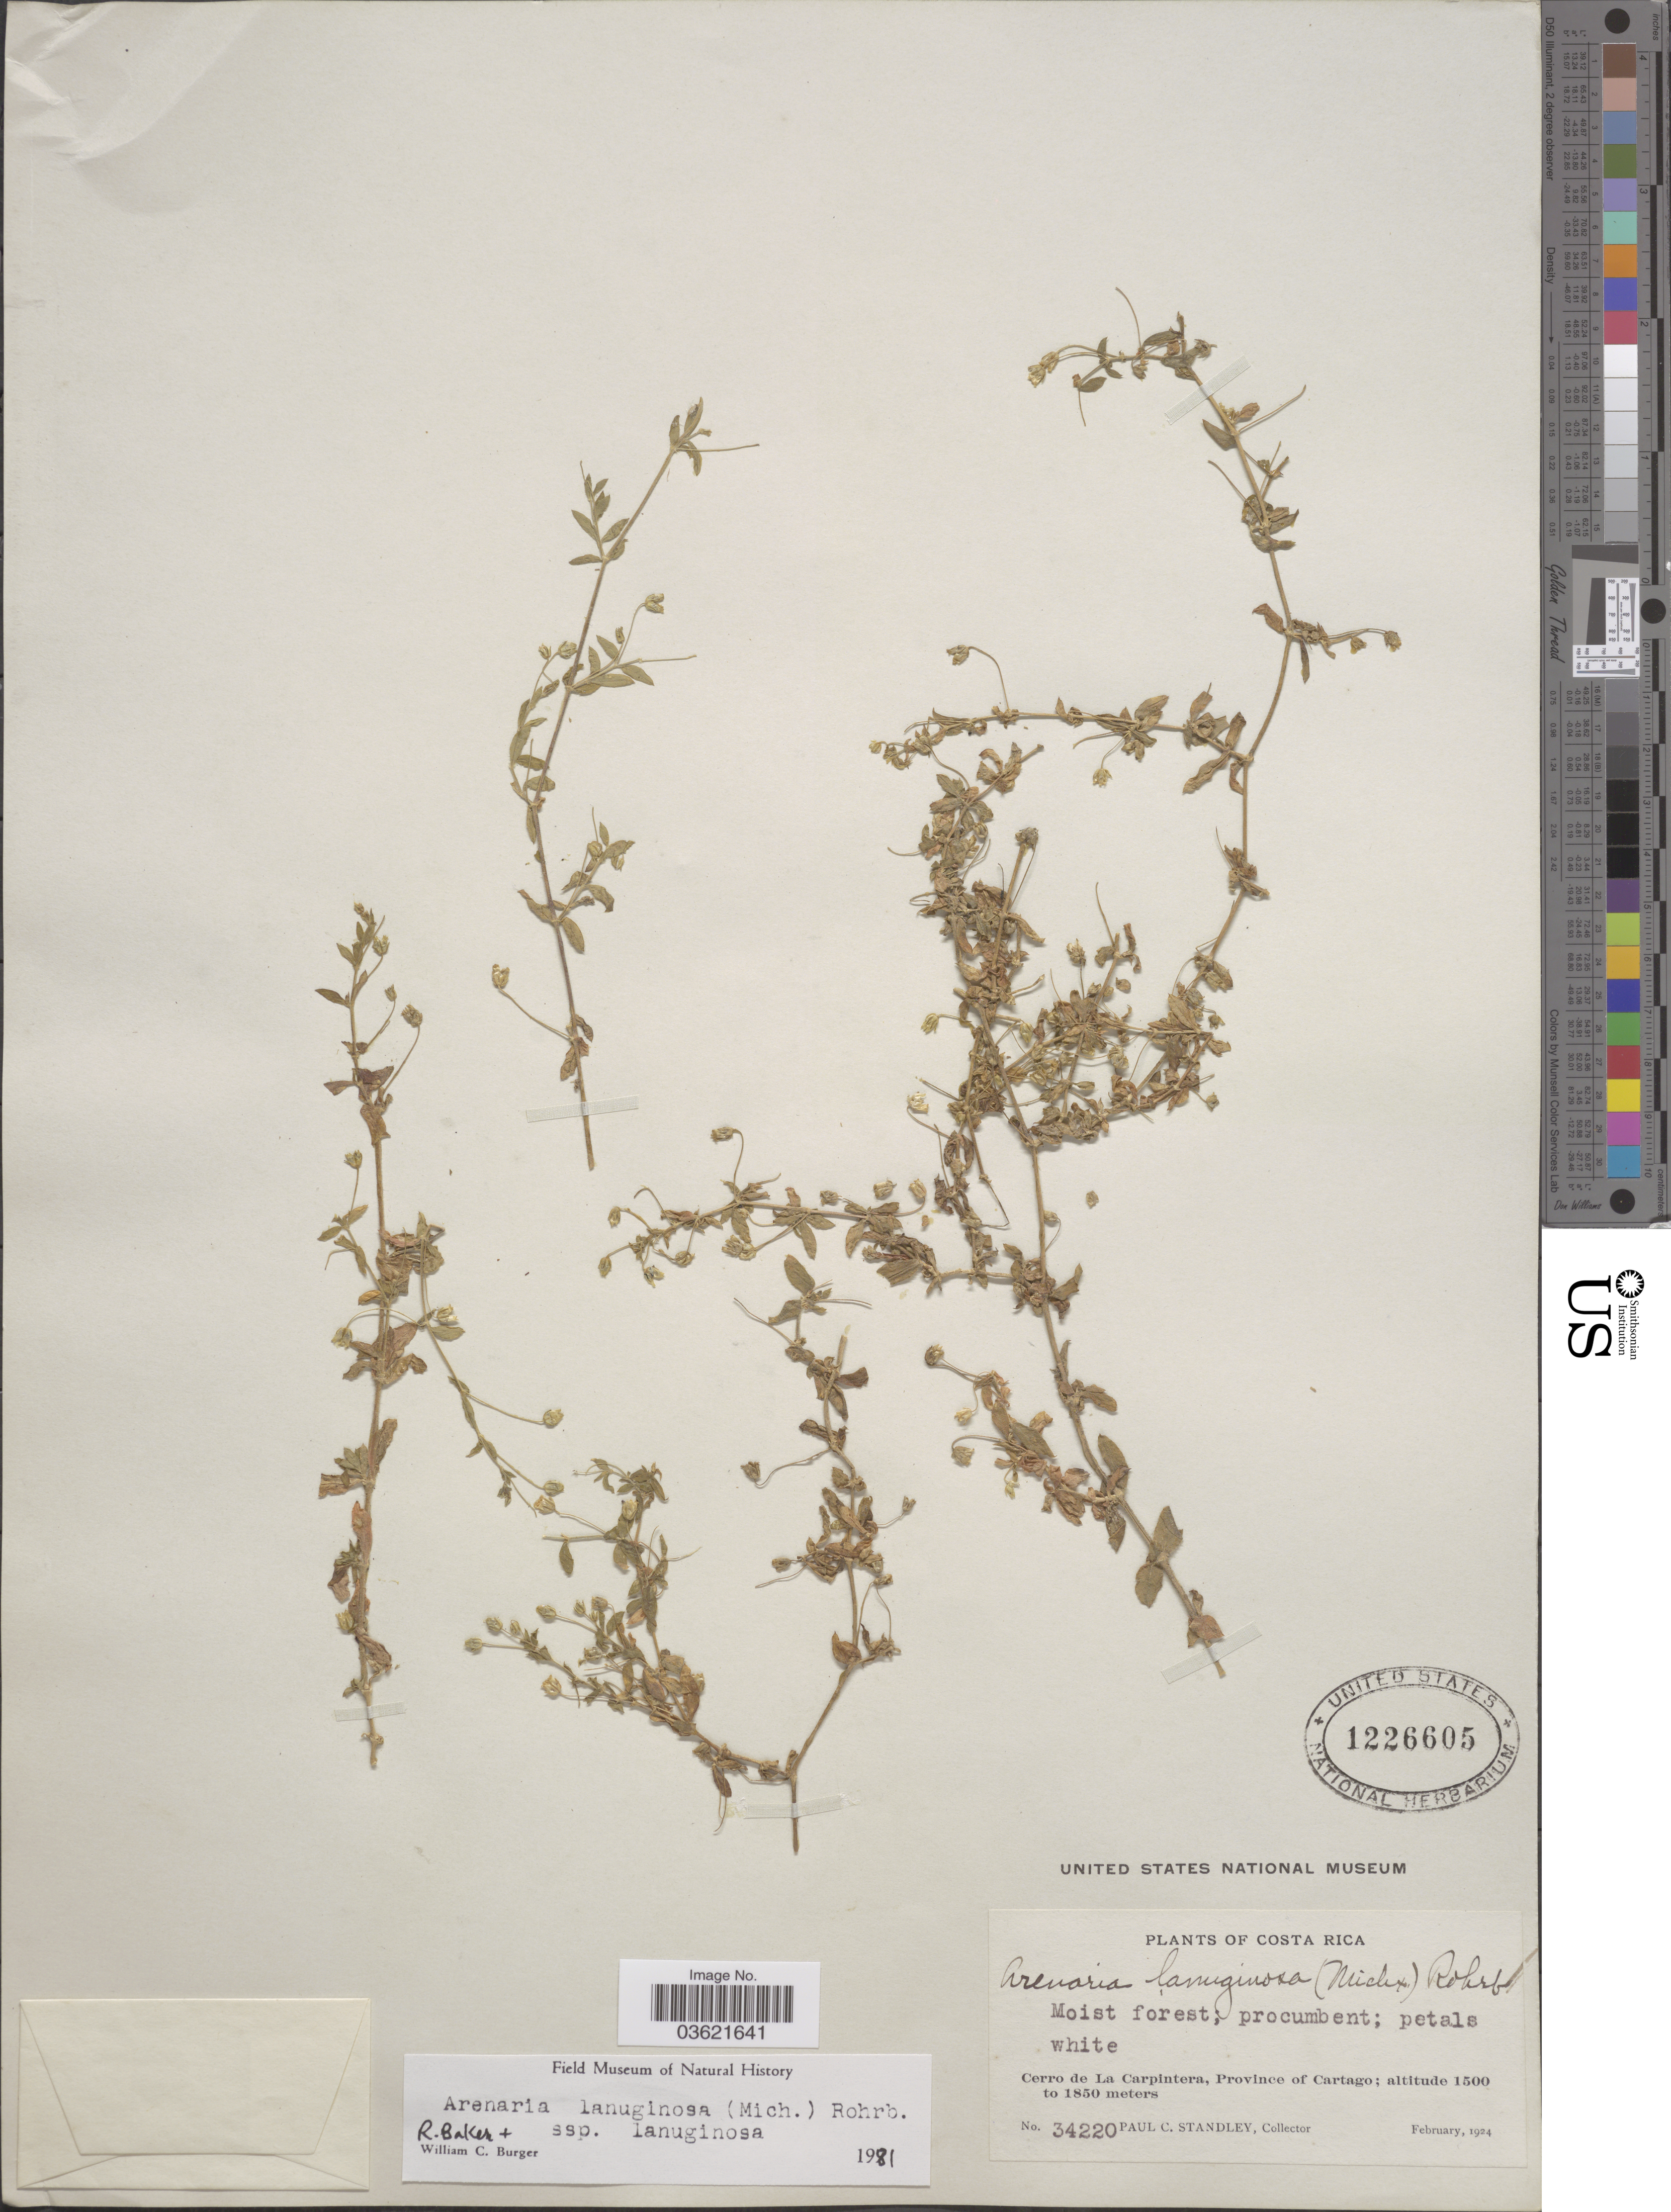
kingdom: Plantae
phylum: Tracheophyta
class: Magnoliopsida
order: Caryophyllales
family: Caryophyllaceae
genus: Arenaria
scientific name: Arenaria lanuginosa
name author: (Michx.) Rohrb.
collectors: P. C. Standley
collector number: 34220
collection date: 1924-02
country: Costa Rica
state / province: Cartago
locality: Cerro de La Carpintera.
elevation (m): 1500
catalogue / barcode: US 1226605